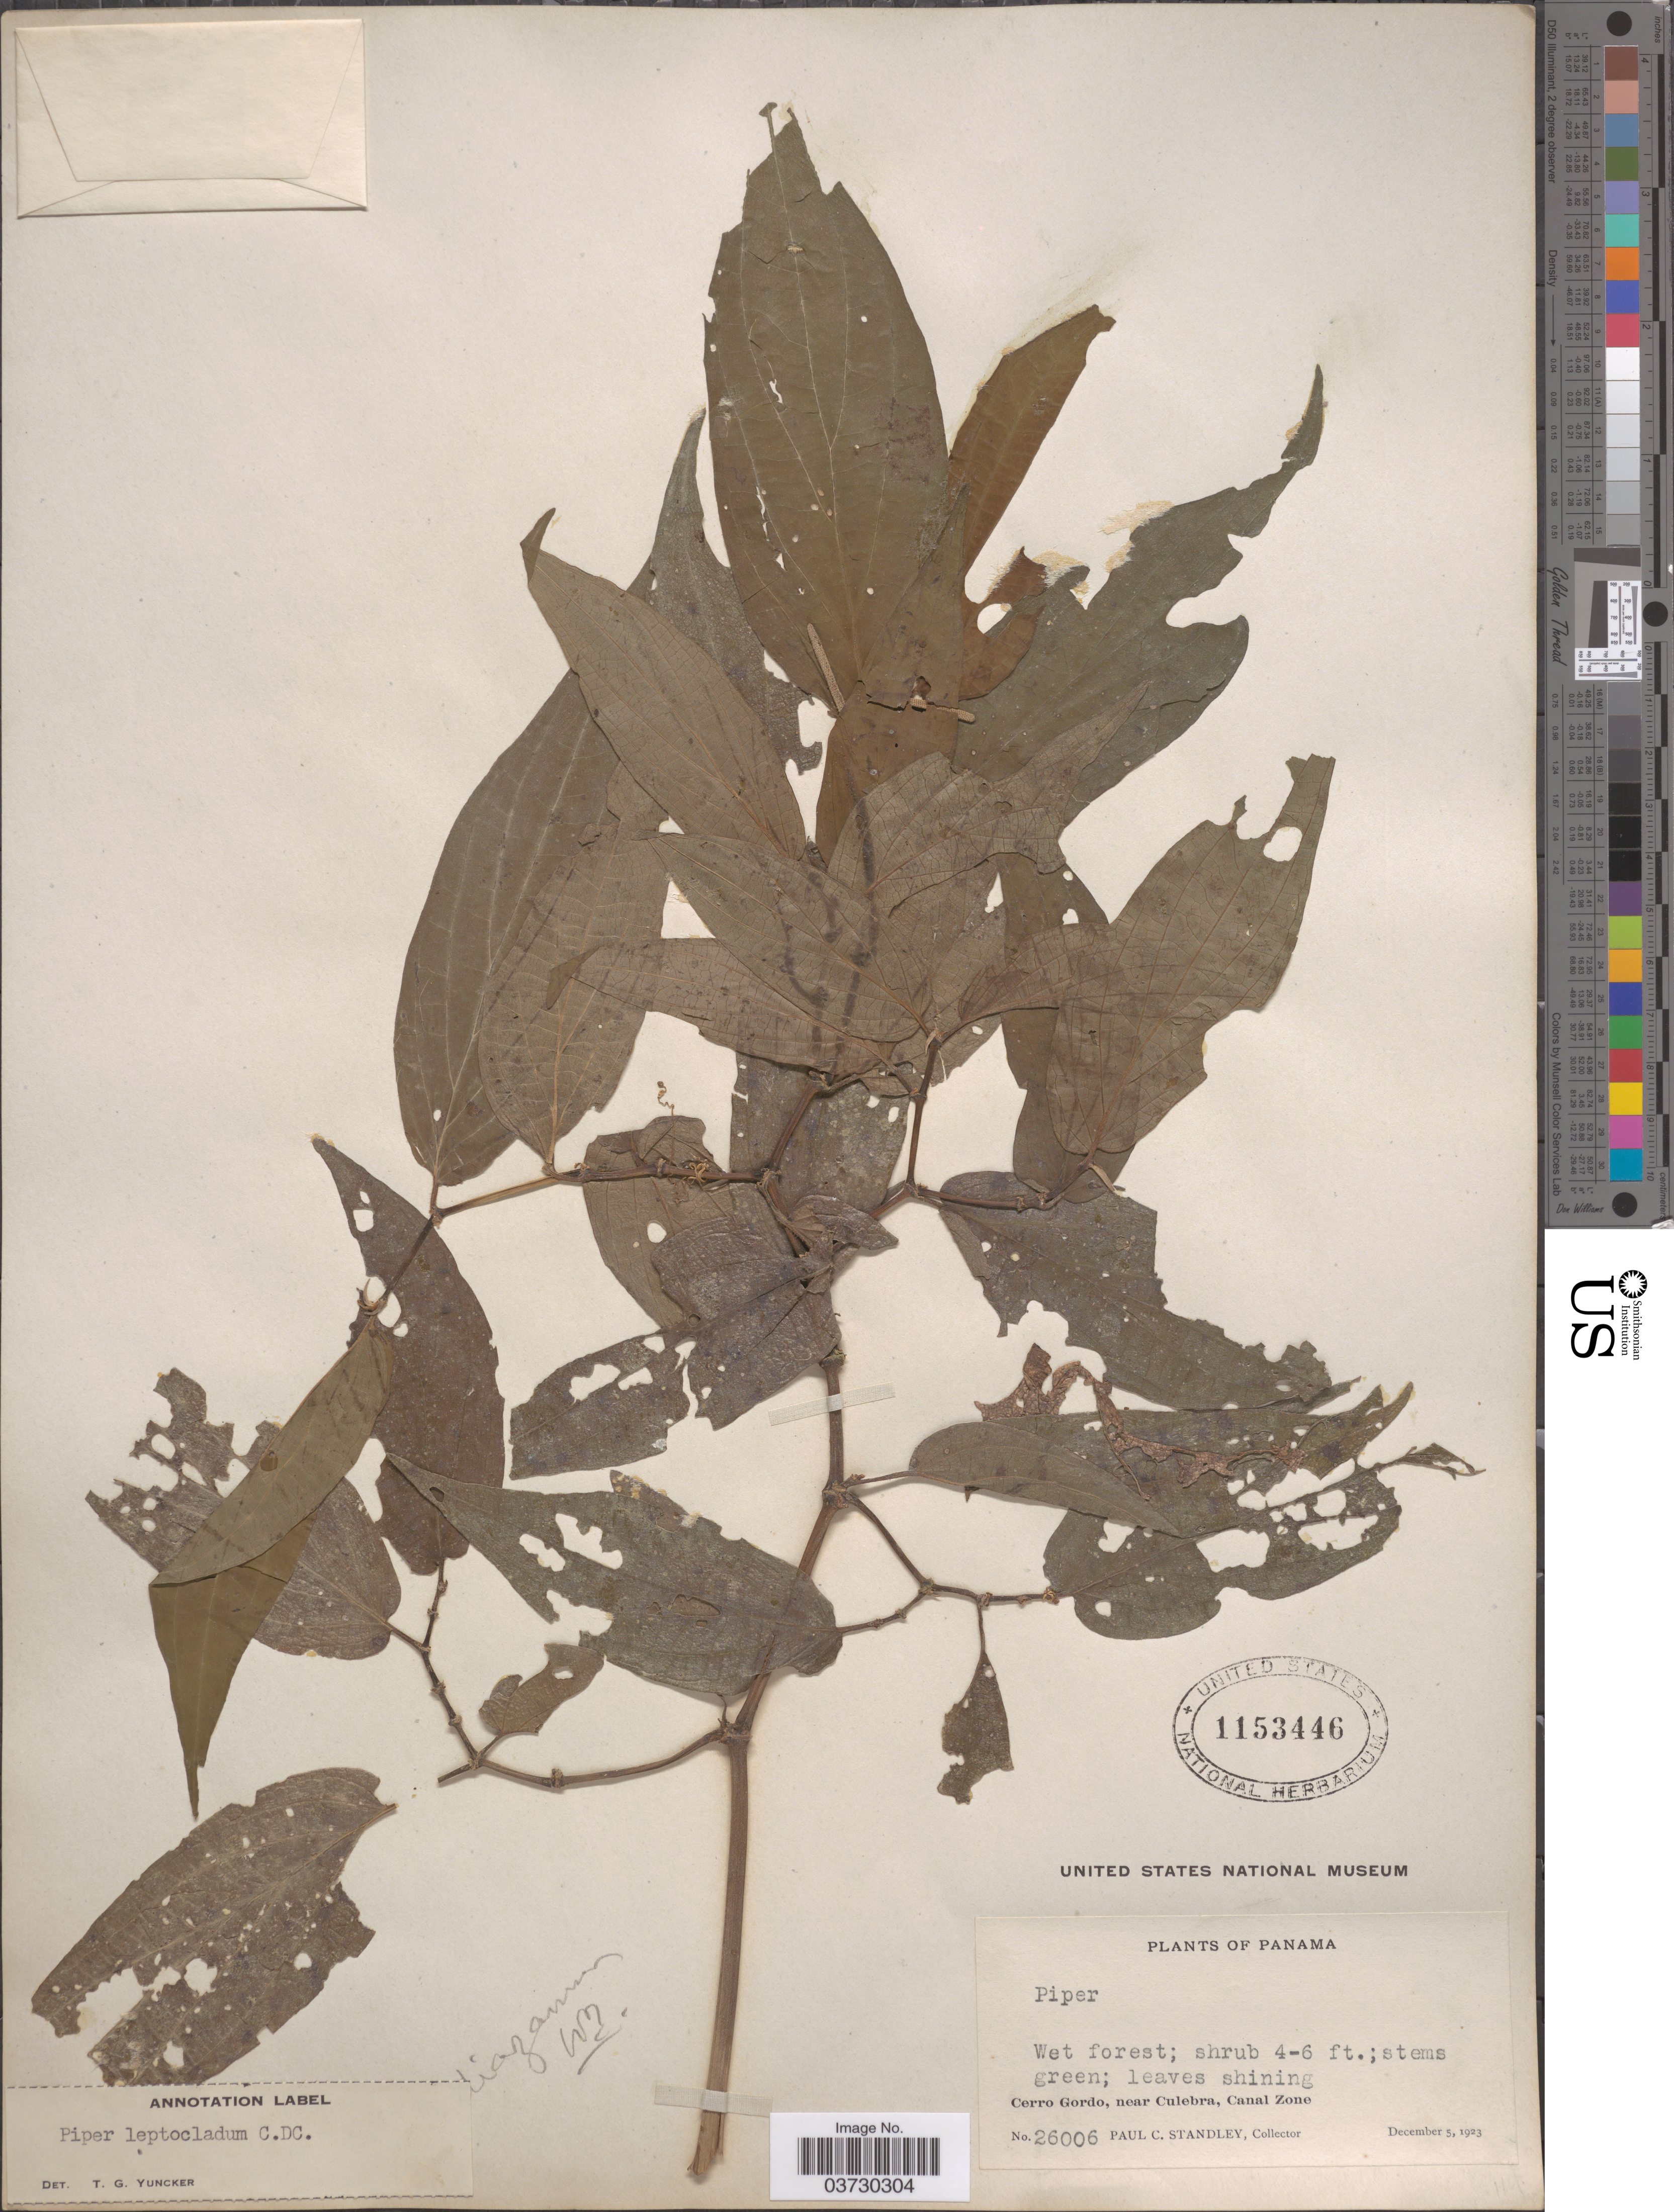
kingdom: Plantae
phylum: Tracheophyta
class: Magnoliopsida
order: Piperales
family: Piperaceae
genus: Piper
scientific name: Piper leptocladum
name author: C. DC.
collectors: P. C. Standley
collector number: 26006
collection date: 1923-12-05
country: Panama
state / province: Colón / Panamá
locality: Cerro Gordo, near Culebra, Canal Zone.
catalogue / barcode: US 1153446